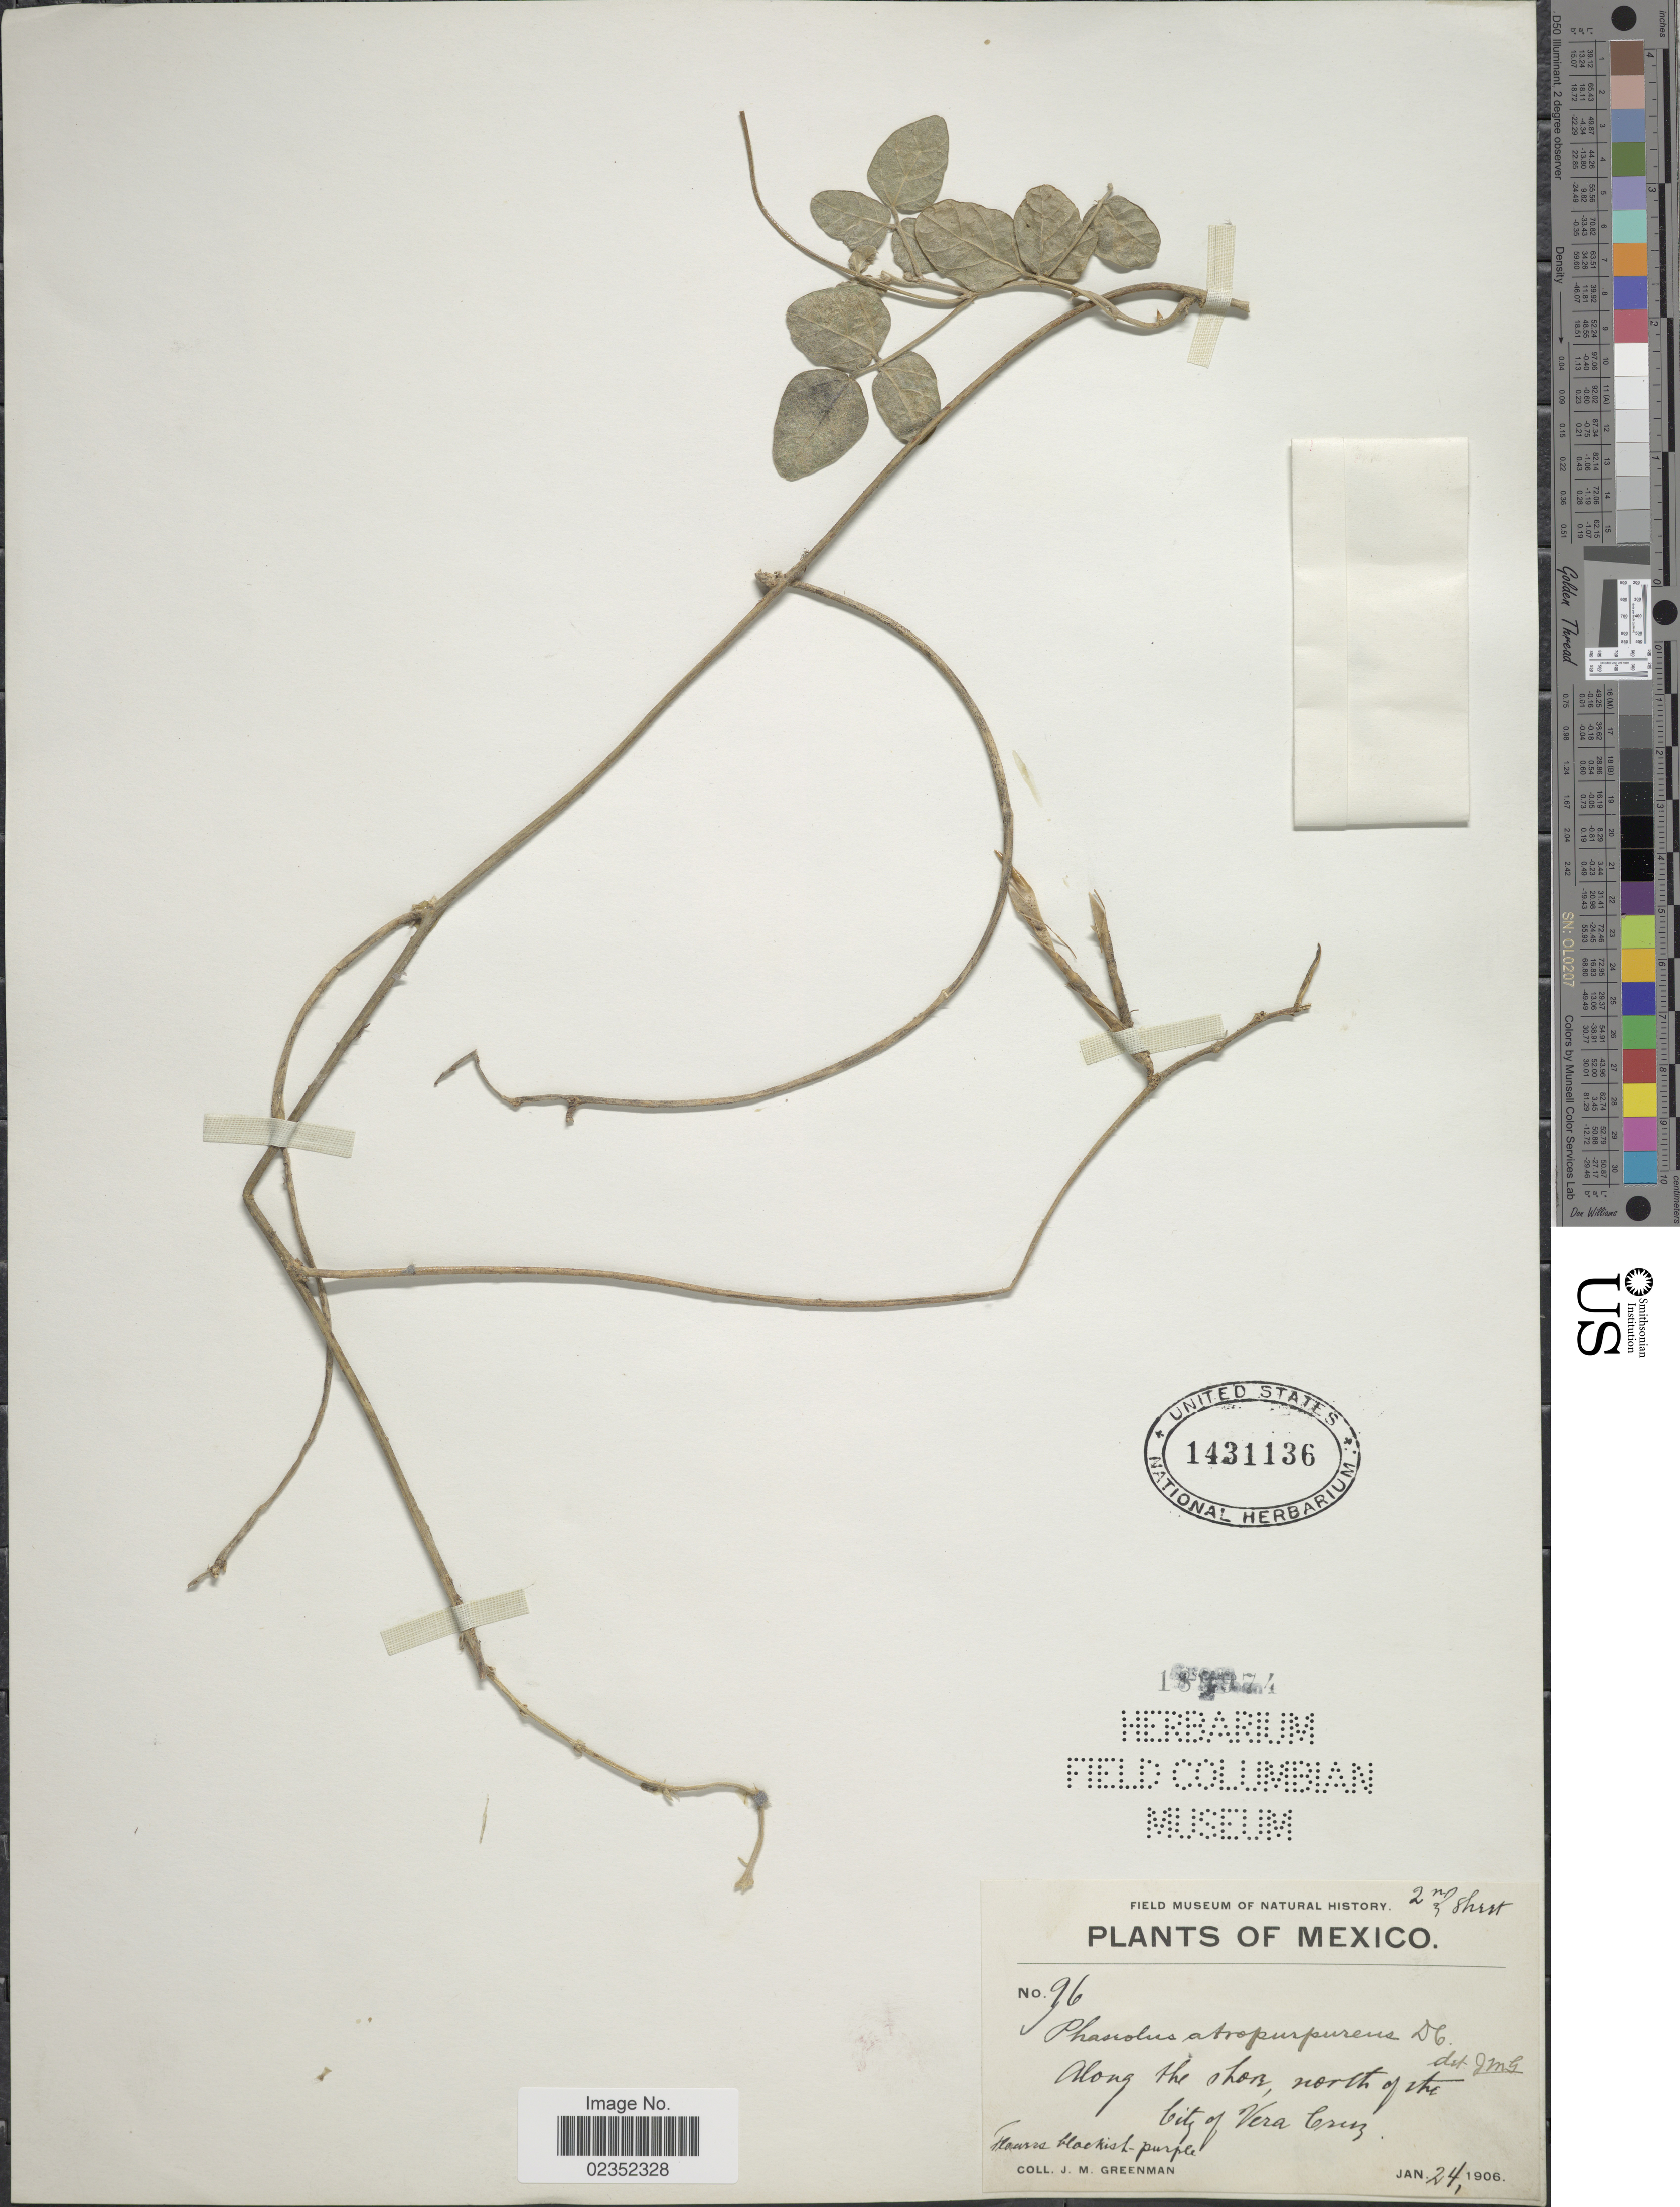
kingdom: Plantae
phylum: Tracheophyta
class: Magnoliopsida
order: Fabales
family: Fabaceae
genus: Macroptilium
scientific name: Macroptilium atropurpureum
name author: (DC.) Urb.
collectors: J. M. Greenman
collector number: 96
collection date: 1906-01-24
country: Mexico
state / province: Veracruz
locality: Along the shore, north of the City of Vera Cruz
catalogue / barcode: US 1431136